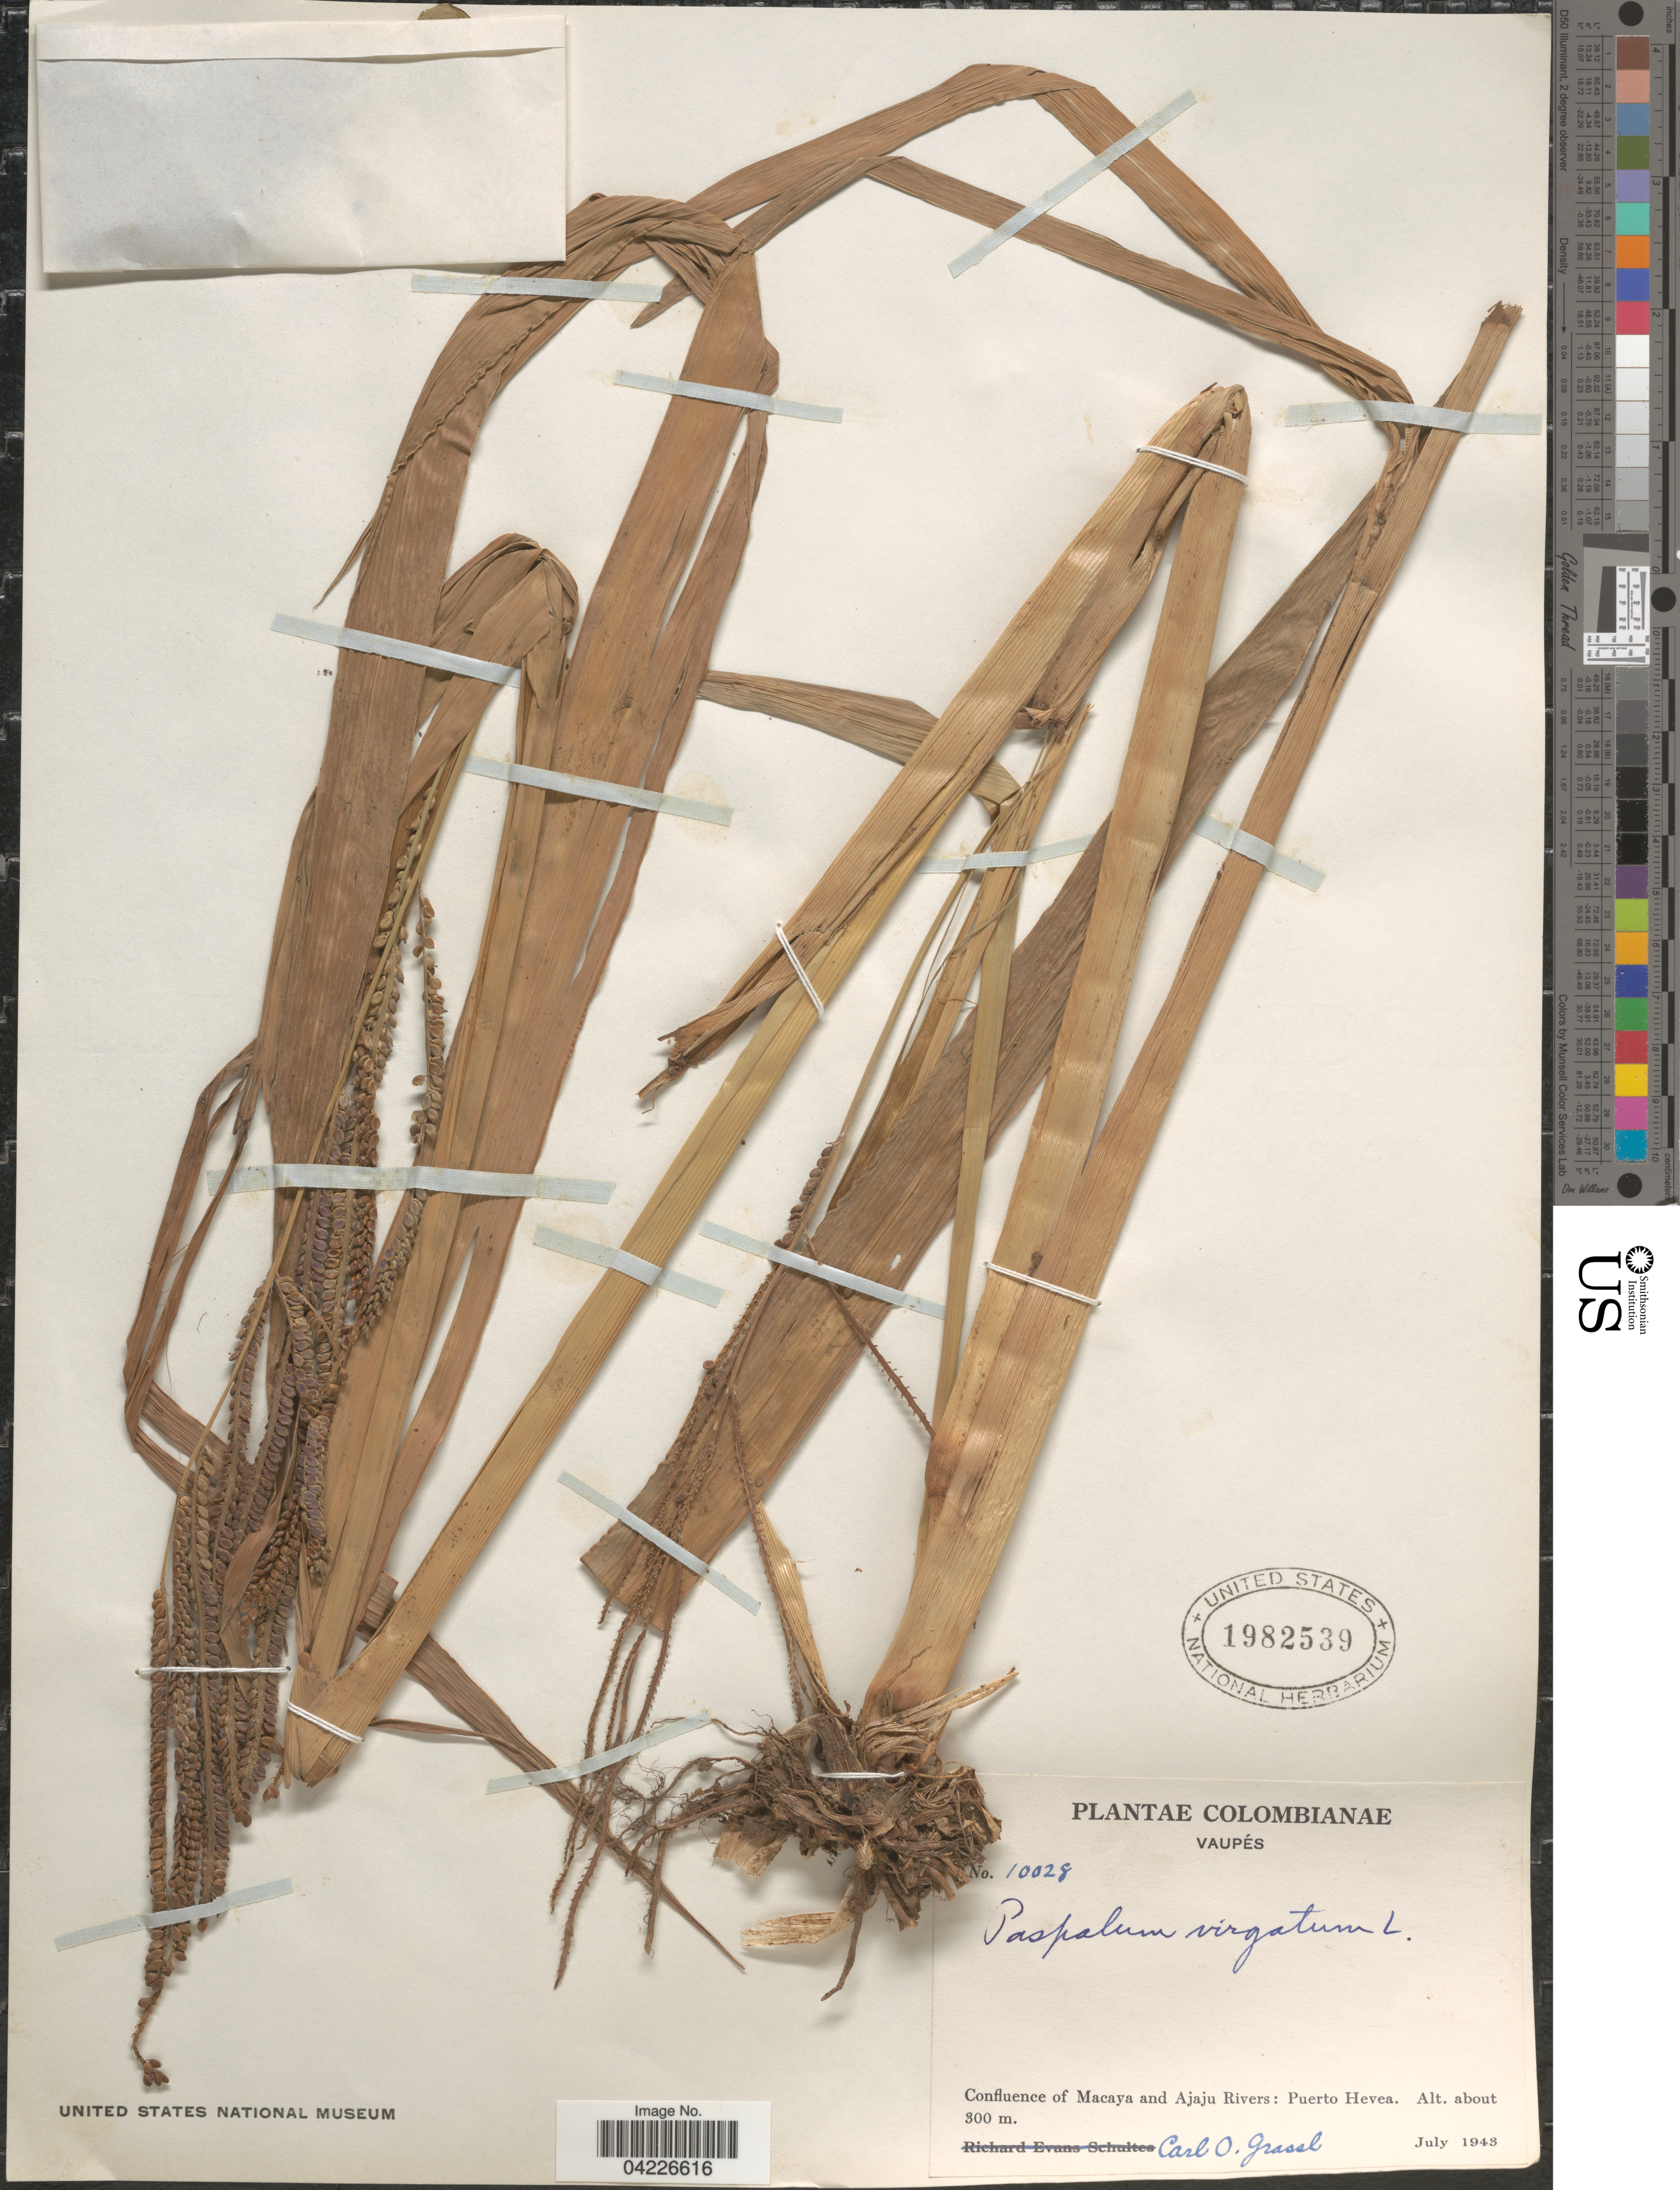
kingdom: Plantae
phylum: Tracheophyta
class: Liliopsida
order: Poales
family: Poaceae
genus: Paspalum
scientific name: Paspalum virgatum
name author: L.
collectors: C. Grassl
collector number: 10028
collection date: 1943-07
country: Colombia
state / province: Vaupés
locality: Confluence of Macaya and Ajaju Rivers: Puerto Hevea.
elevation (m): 300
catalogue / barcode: US 1982539